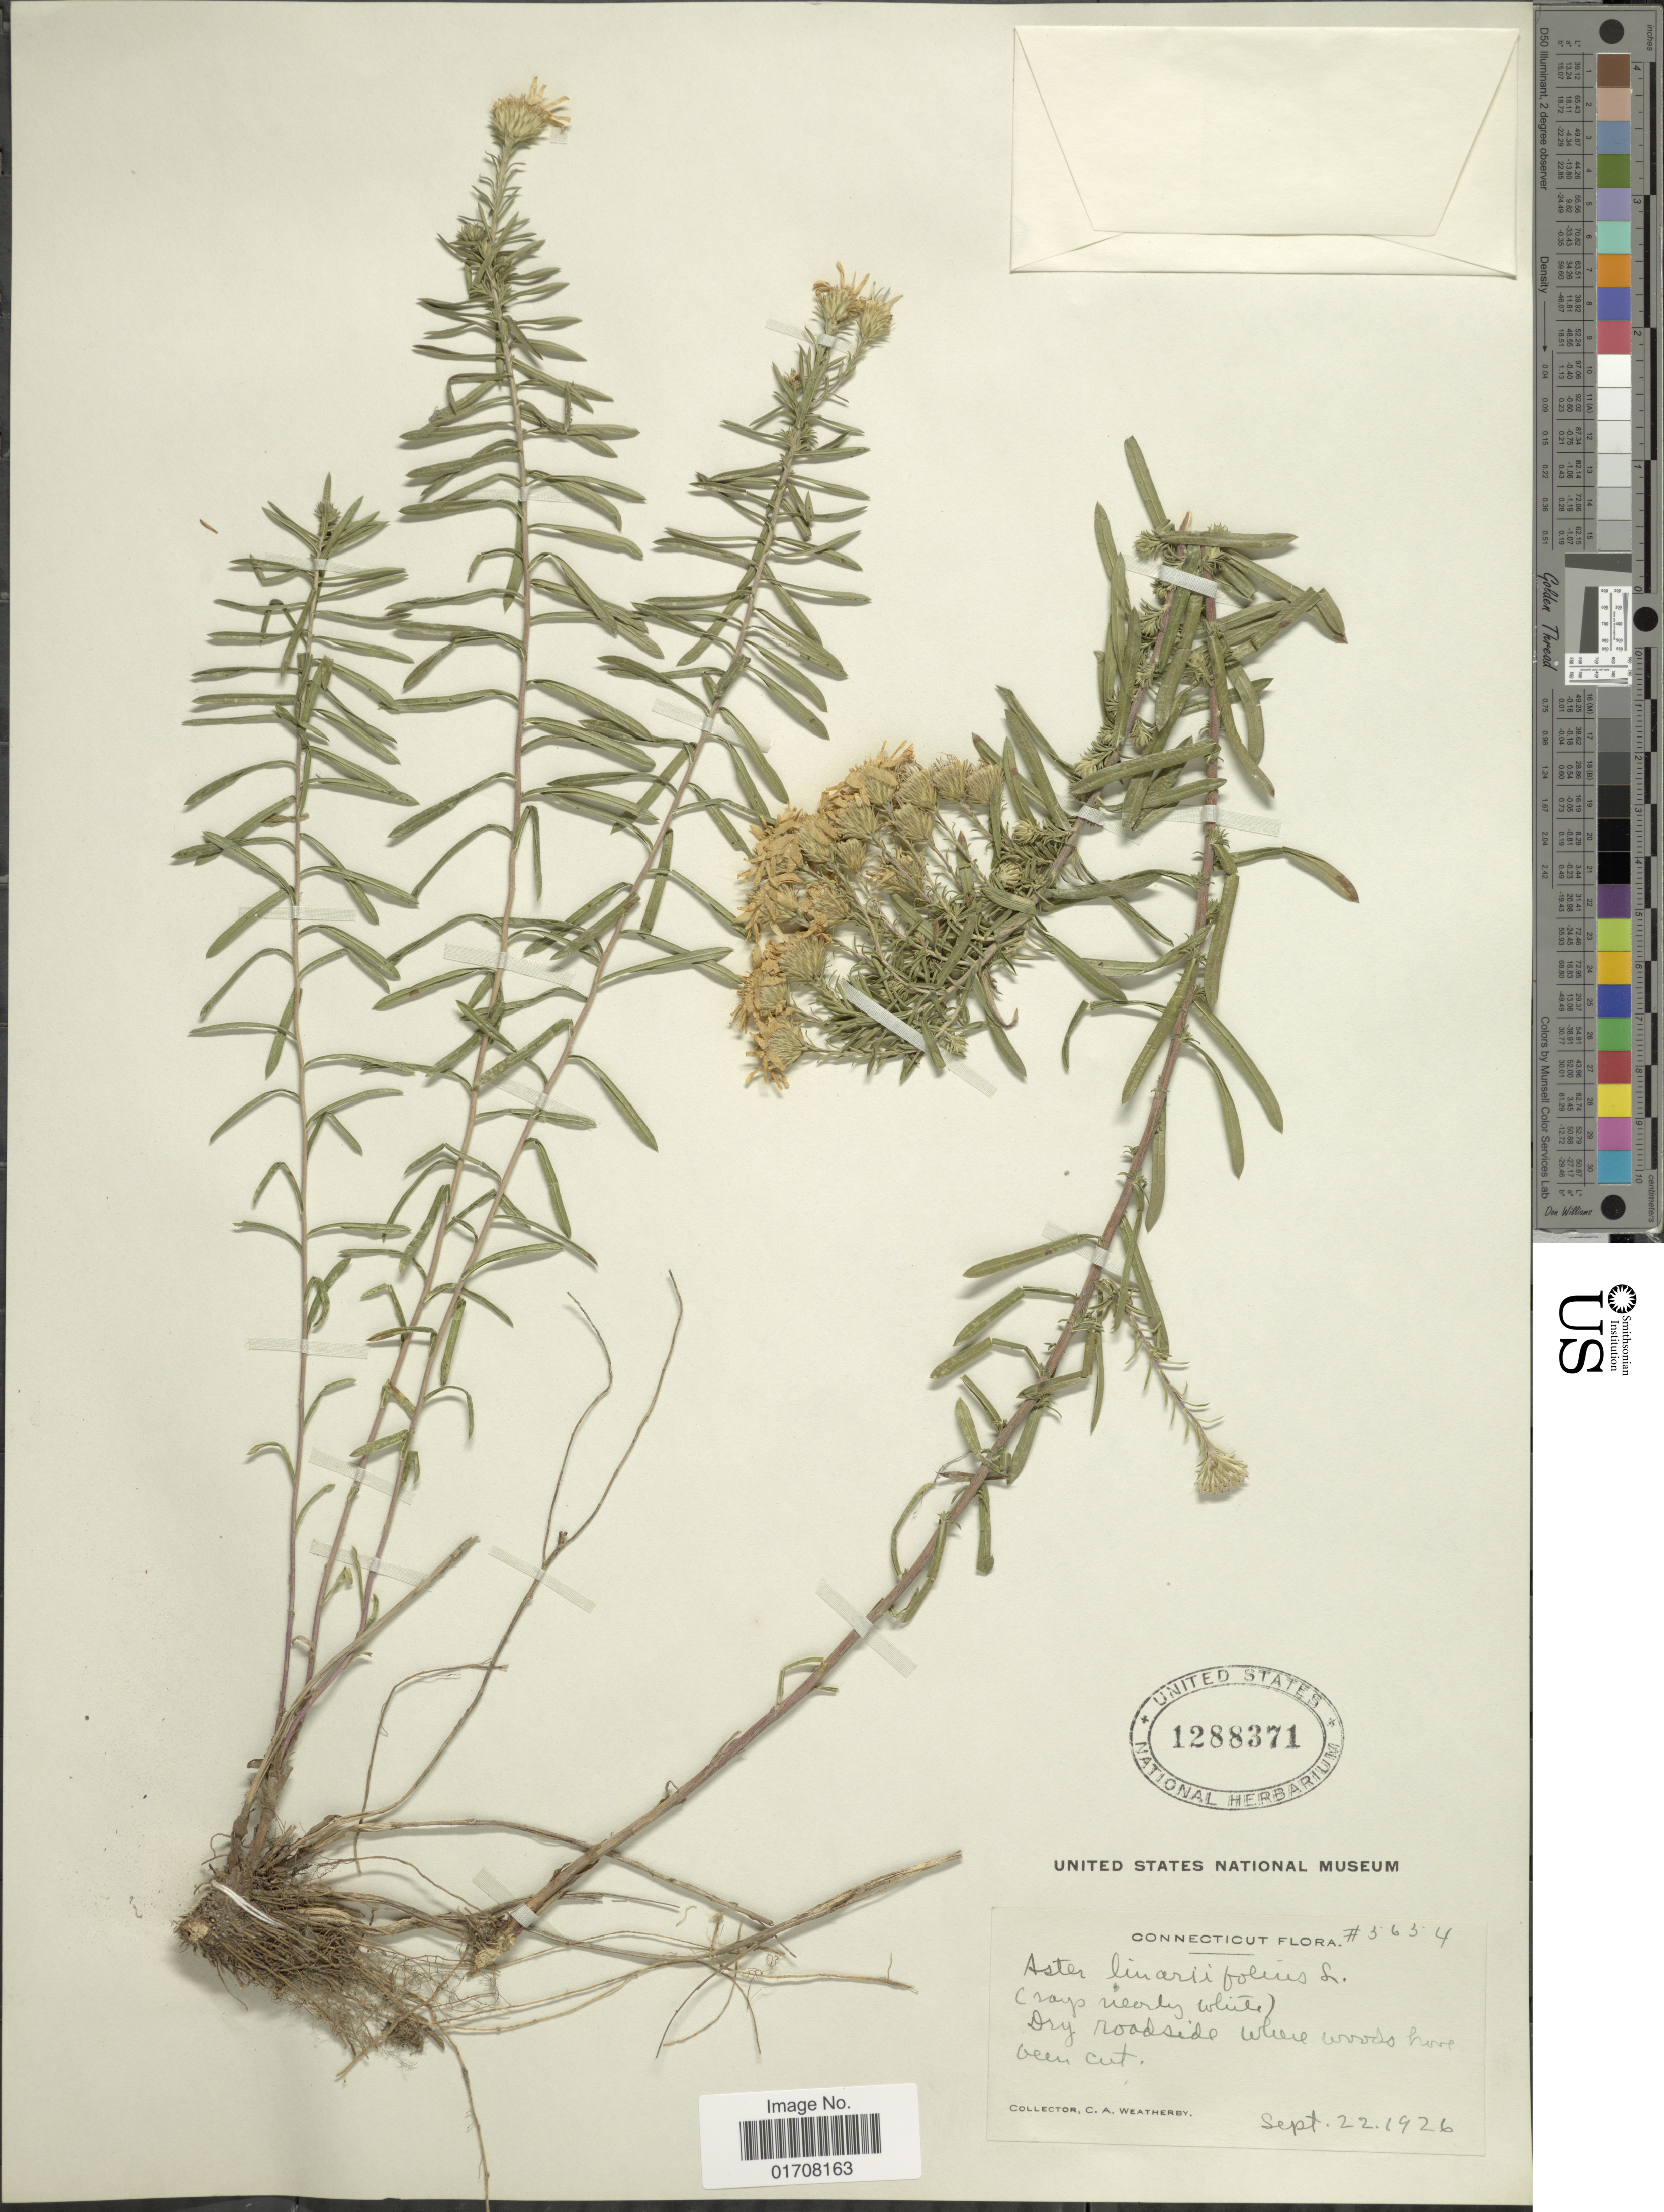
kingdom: Plantae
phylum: Tracheophyta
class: Magnoliopsida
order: Asterales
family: Asteraceae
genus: Ionactis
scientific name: Ionactis linearifolius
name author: (L.) Greene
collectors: C. A. Weatherby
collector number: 5654*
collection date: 1926-09-22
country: United States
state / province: Connecticut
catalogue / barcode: US 1288371